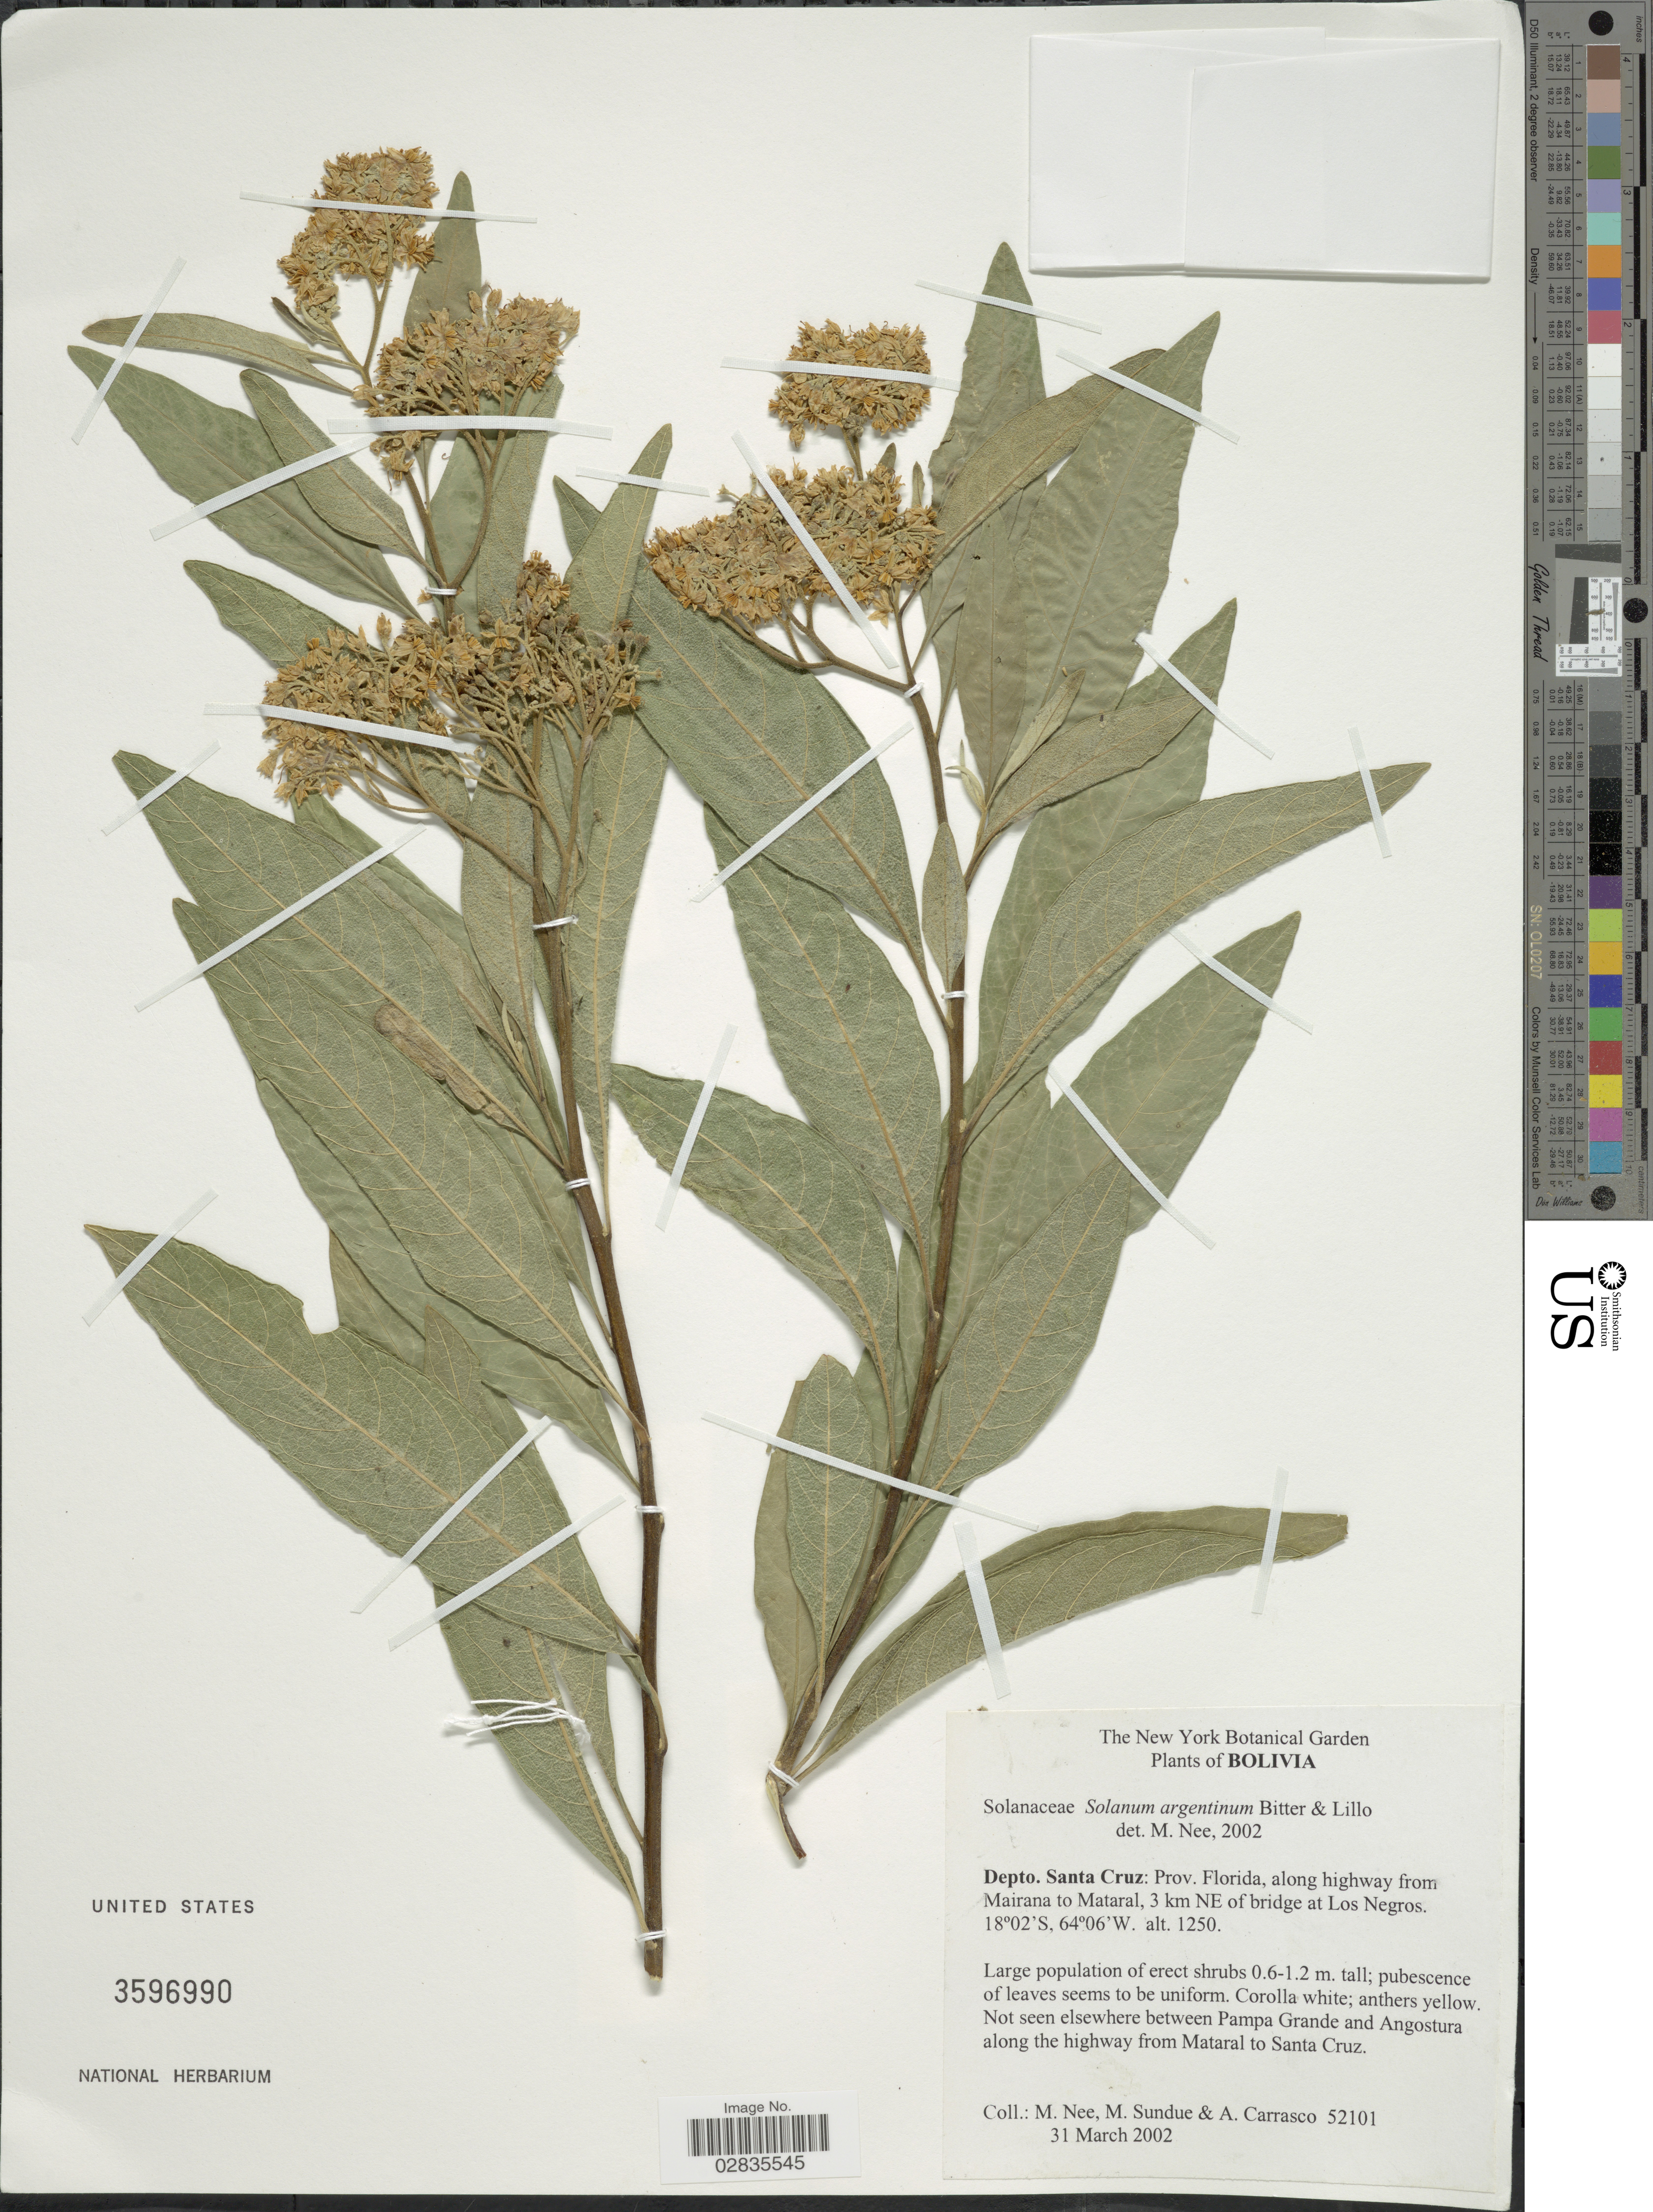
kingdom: Plantae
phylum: Tracheophyta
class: Magnoliopsida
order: Solanales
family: Solanaceae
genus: Solanum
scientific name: Solanum argentinum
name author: Bitter & Lillo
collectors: M. Nee, M. Sundue & A. Carrasco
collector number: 52101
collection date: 2002-03-31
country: Bolivia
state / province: Santa Cruz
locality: Depto. Santa Cruz: Prov. Florida, along highway from Mairana to Mataral, 3 km NE of bridge at Los Negros.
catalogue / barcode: US 3596990